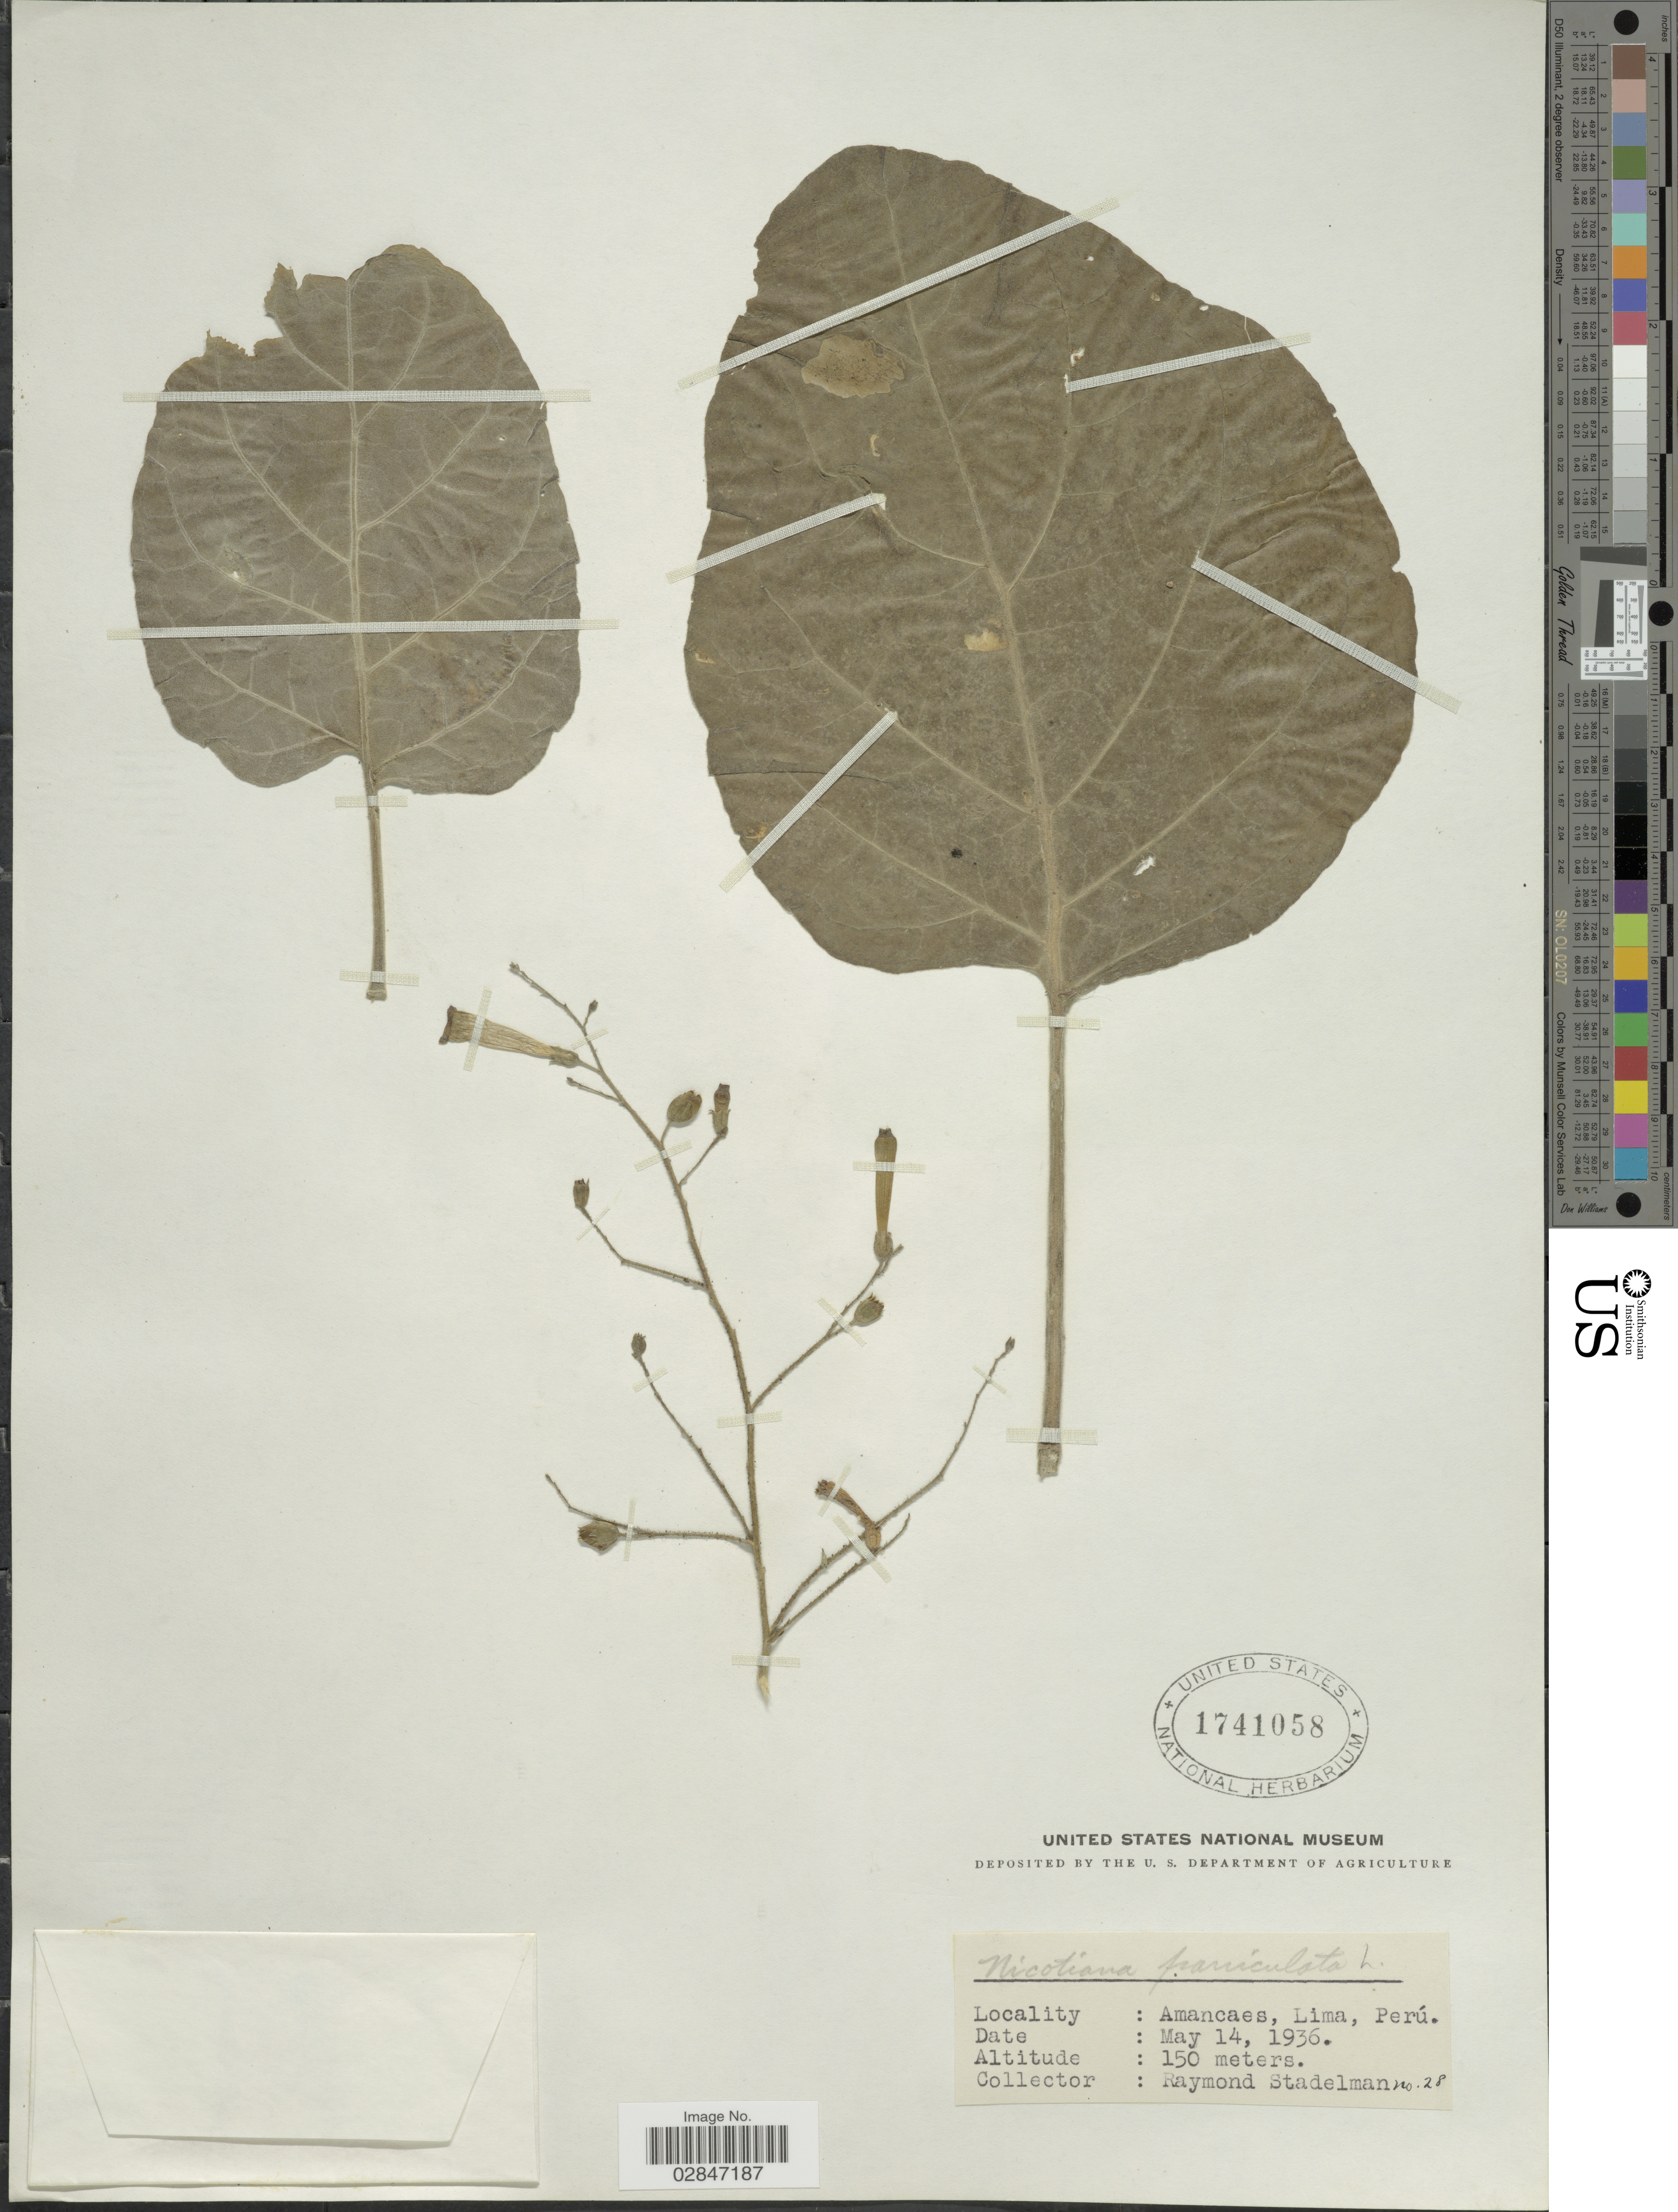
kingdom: Plantae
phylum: Tracheophyta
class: Magnoliopsida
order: Solanales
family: Solanaceae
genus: Nicotiana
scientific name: Nicotiana paniculata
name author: L.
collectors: R. Stadelman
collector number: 28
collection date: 1936-05-14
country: Peru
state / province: Lima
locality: Amancaes, Lima, Perú.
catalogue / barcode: US 1741058